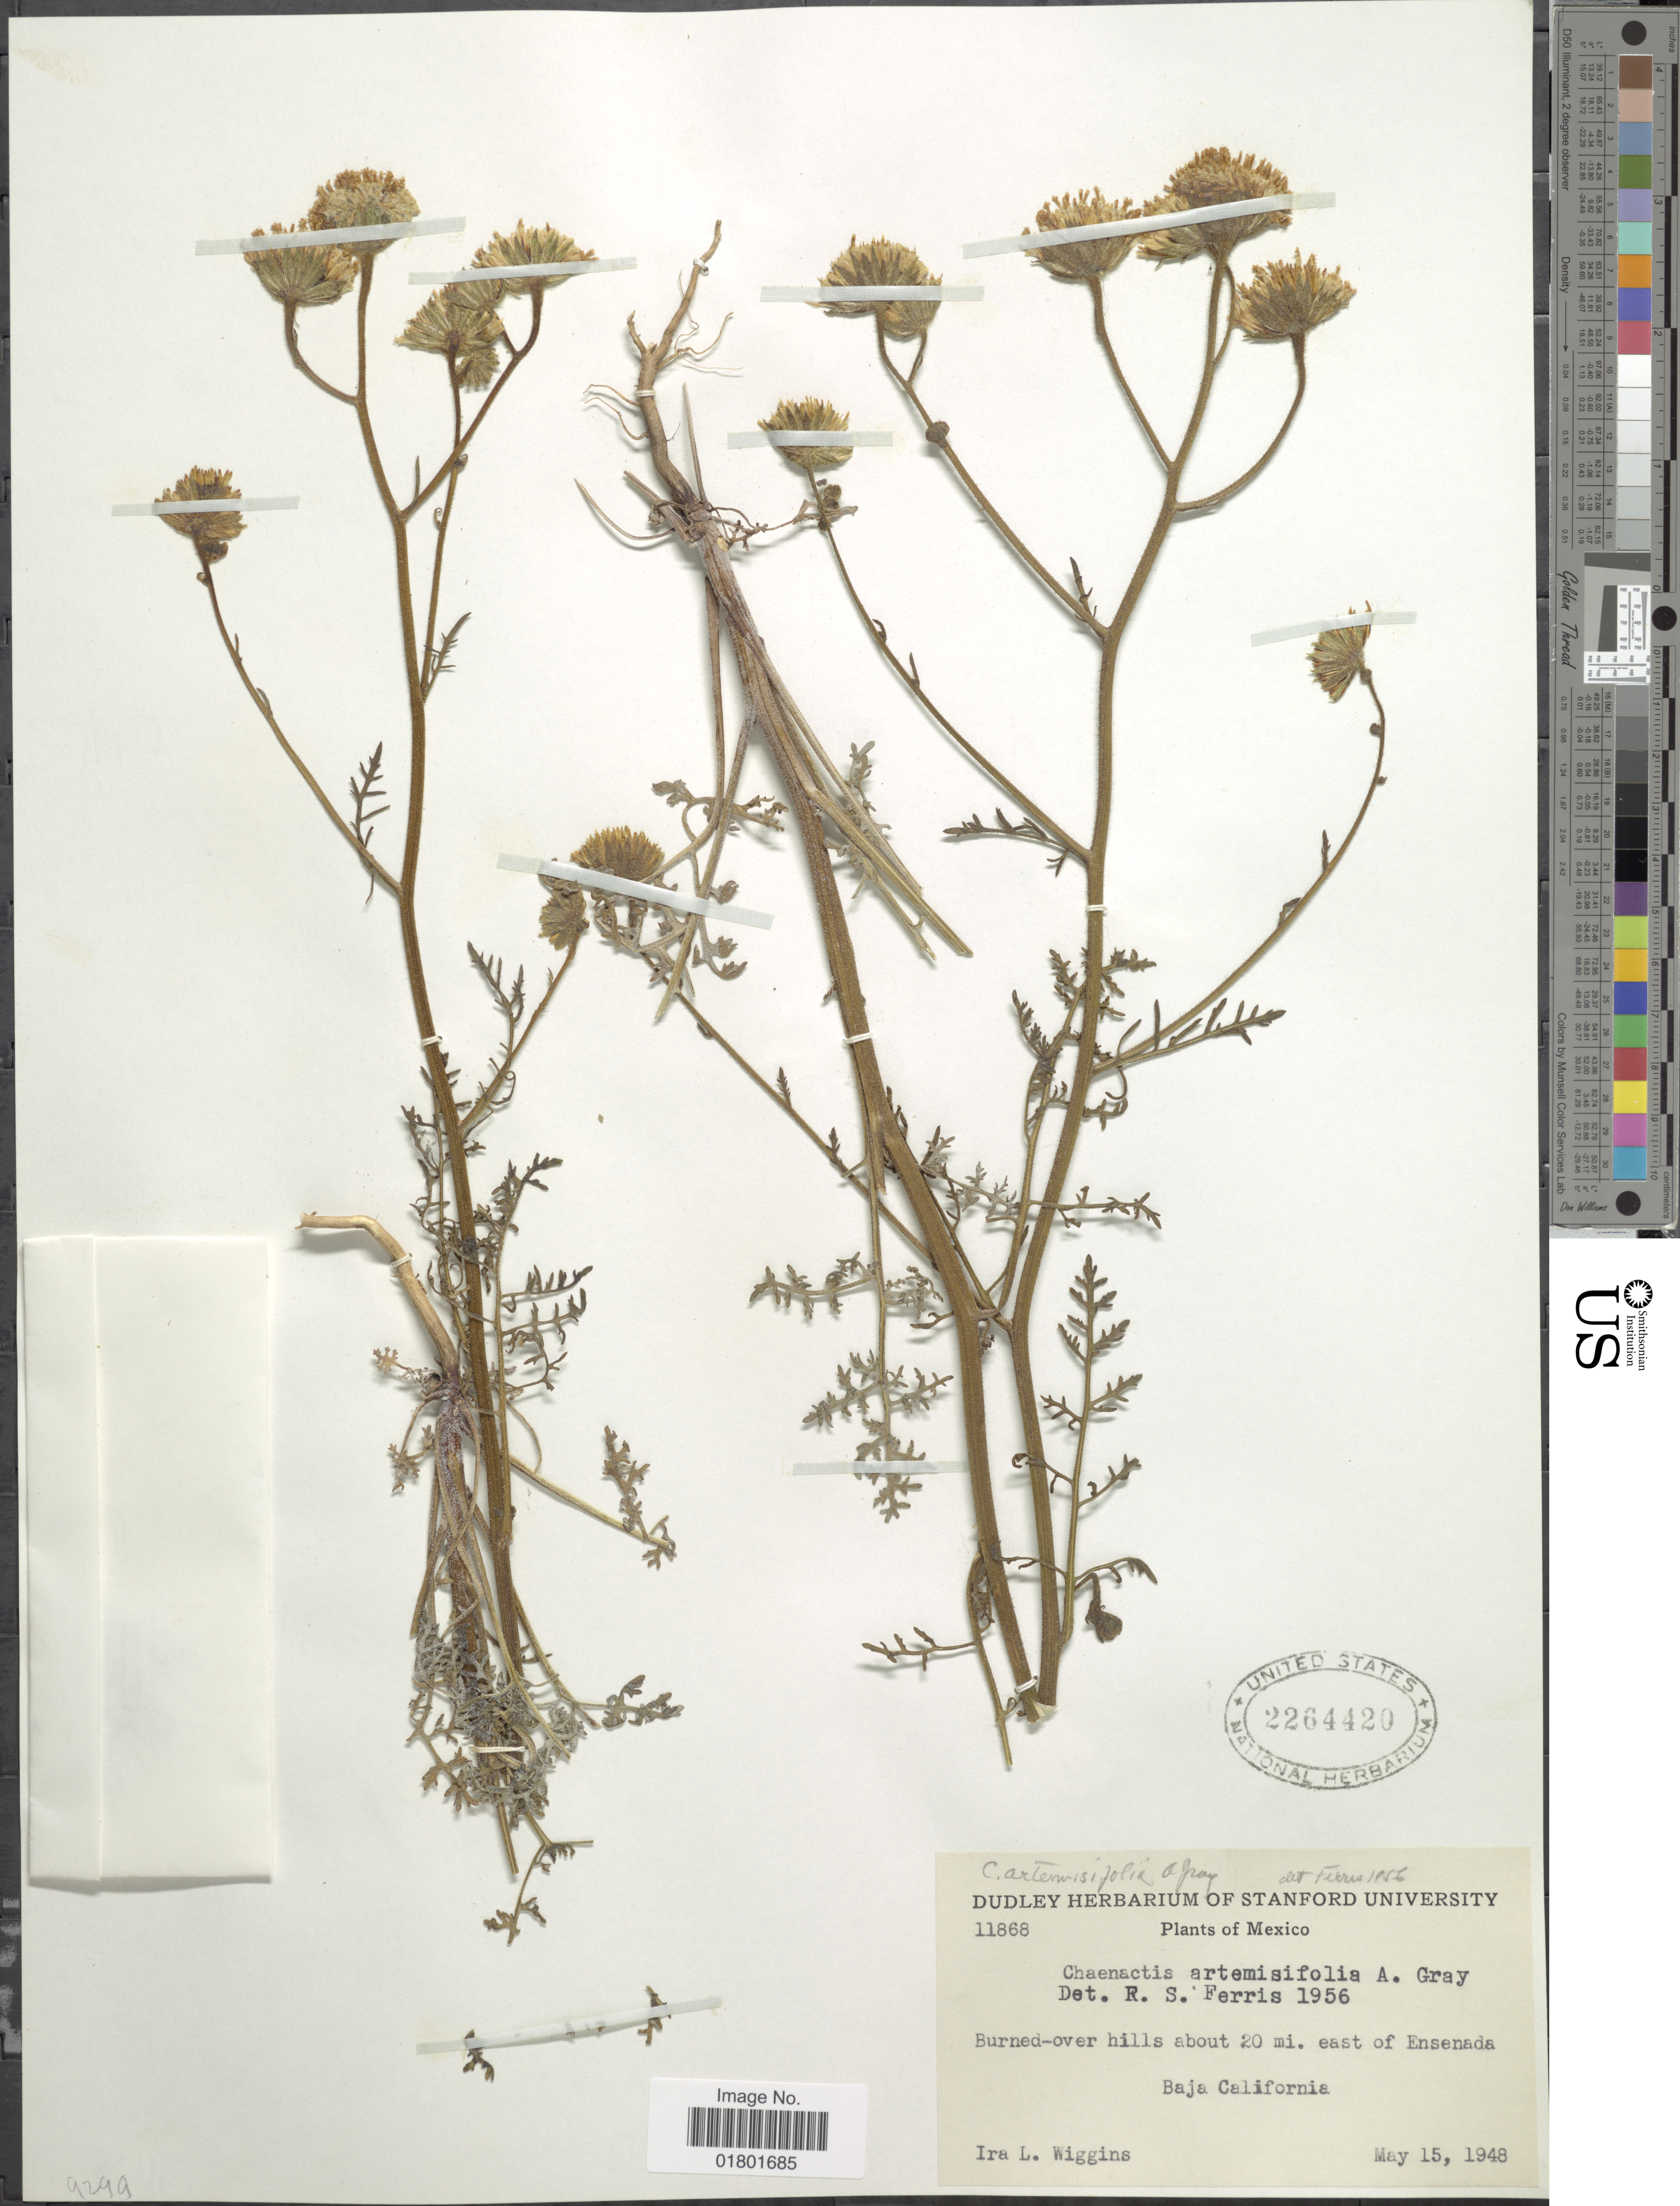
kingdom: Plantae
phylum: Tracheophyta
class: Magnoliopsida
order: Asterales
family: Asteraceae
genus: Chaenactis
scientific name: Chaenactis artemisiifolia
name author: A. Gray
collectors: I. L. Wiggins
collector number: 11868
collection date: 1948-05-15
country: Mexico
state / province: Baja California Sur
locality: Burned-over hills about 20 mi. east of Ensenada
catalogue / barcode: US 2264420